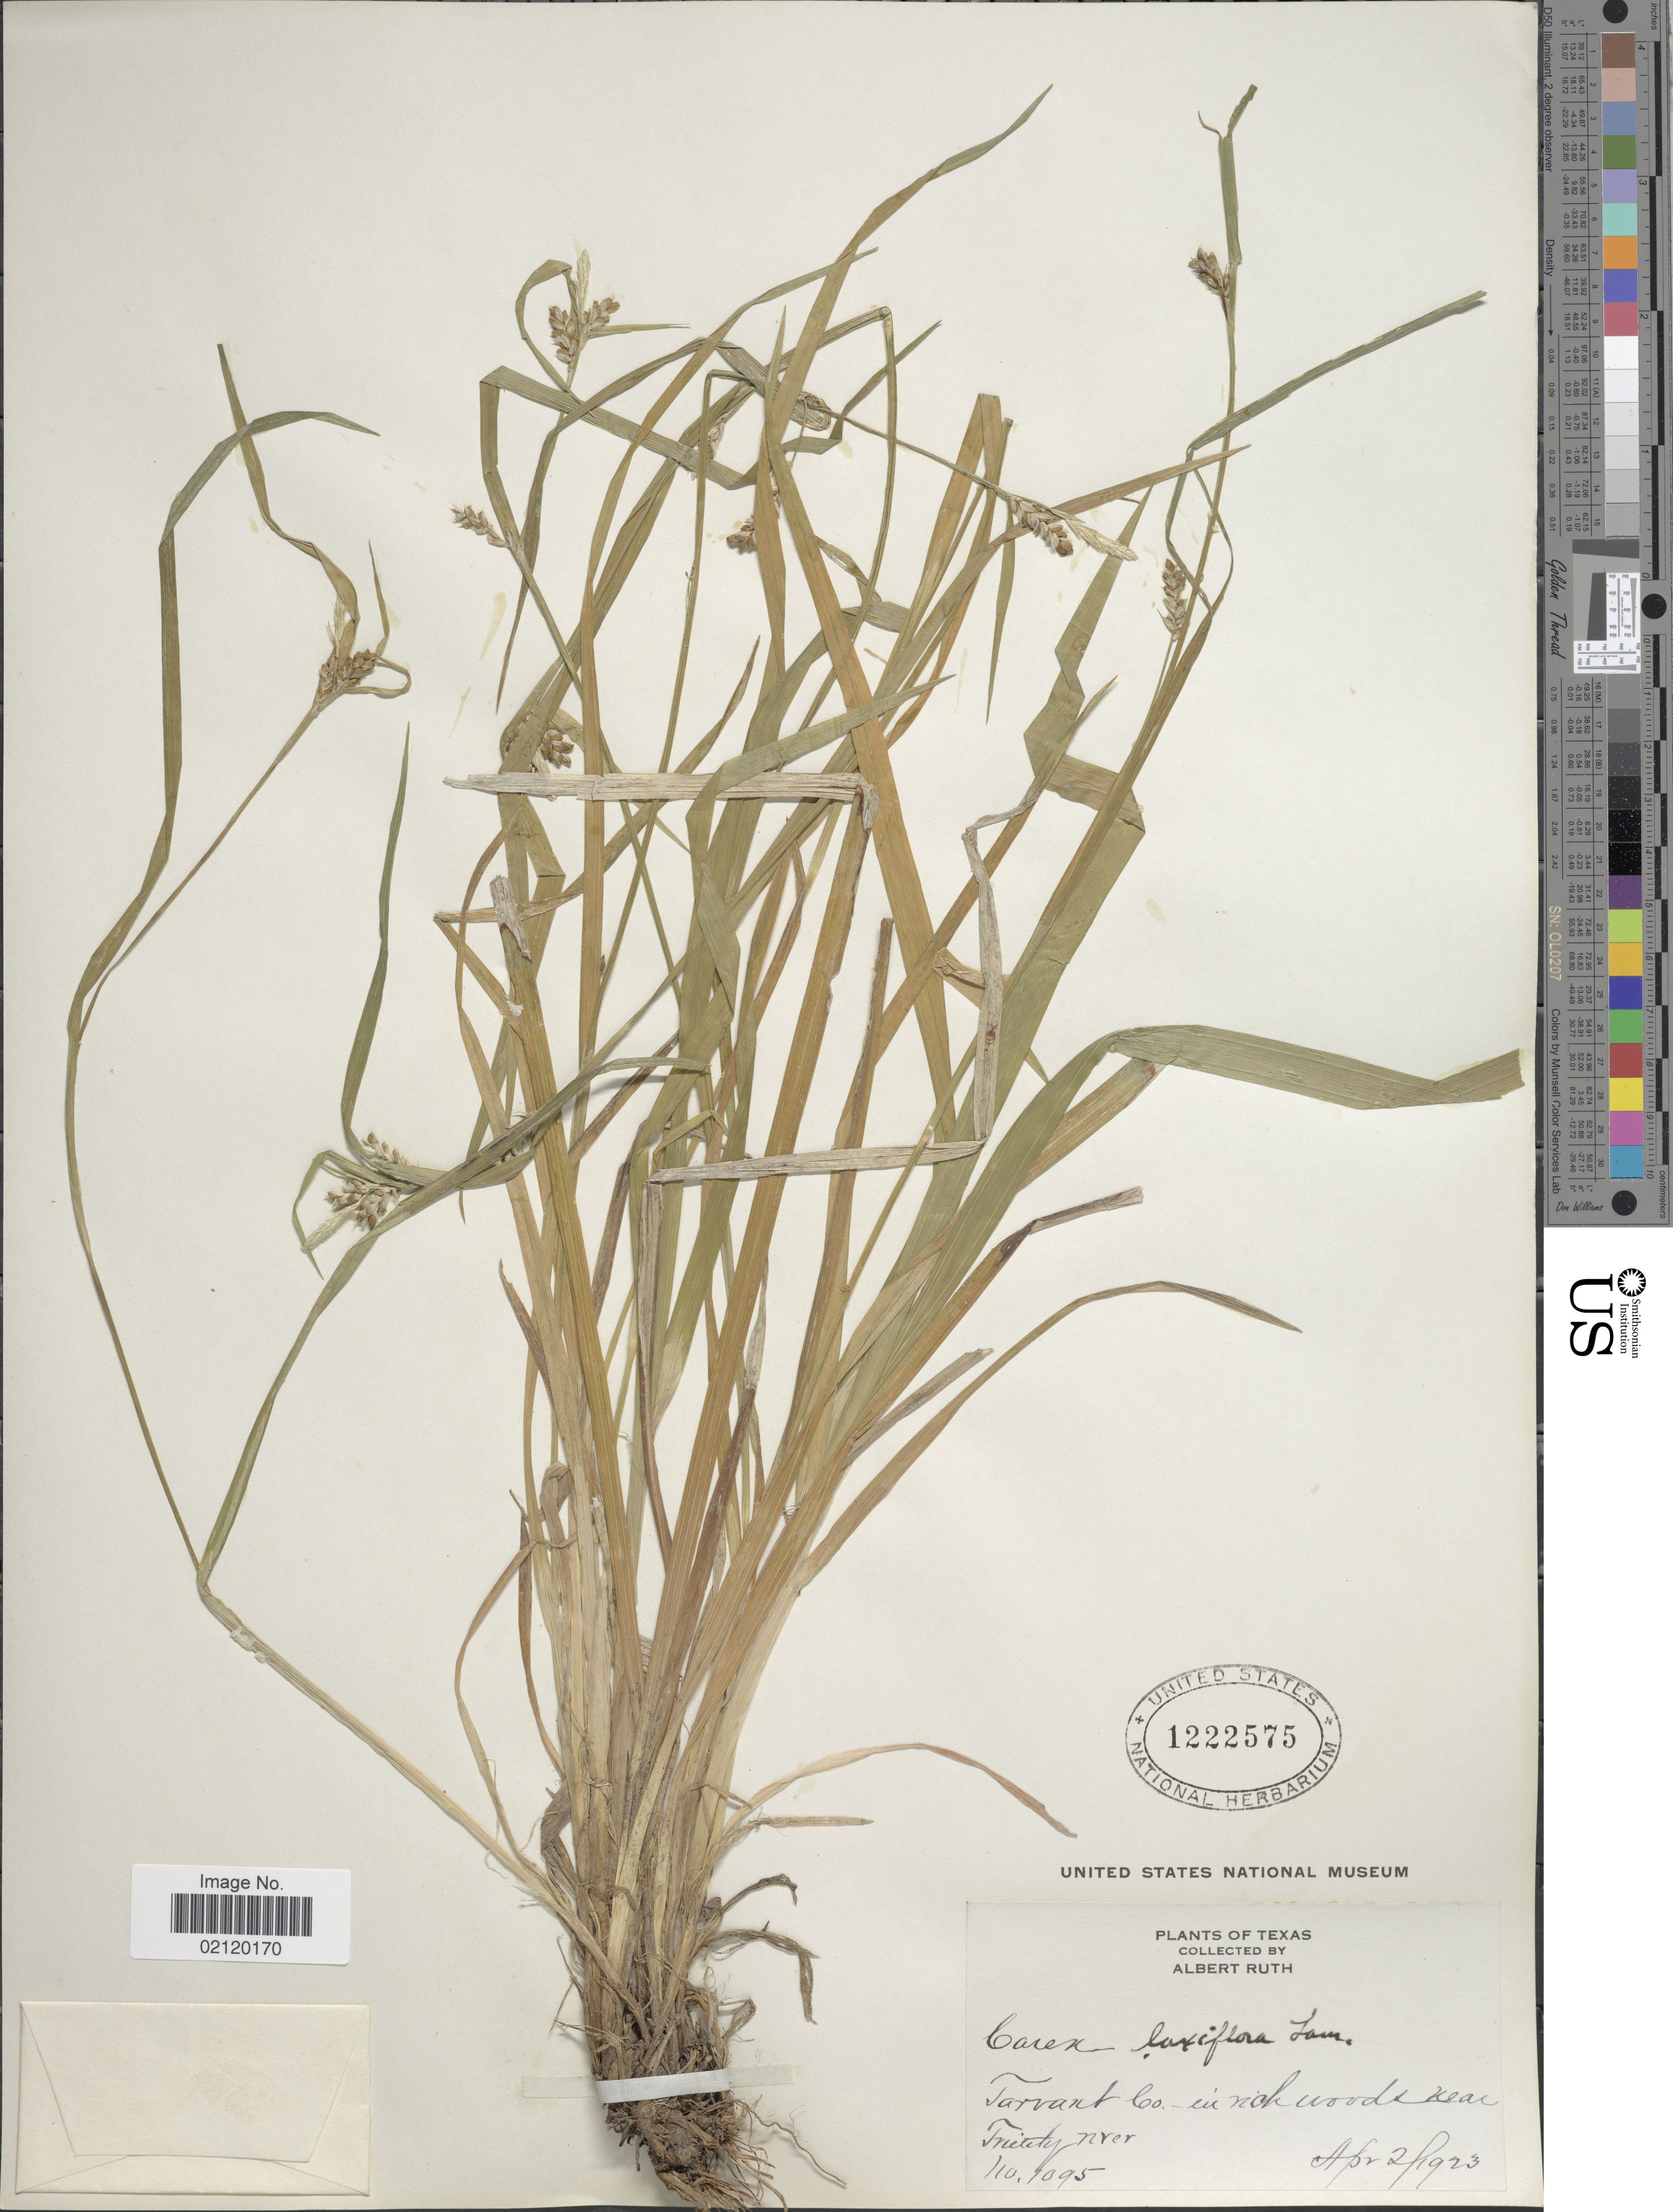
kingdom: Plantae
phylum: Tracheophyta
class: Liliopsida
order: Poales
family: Cyperaceae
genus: Carex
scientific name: Carex laxiflora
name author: Lam.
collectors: A. Ruth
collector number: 1095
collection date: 1923-04-02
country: United States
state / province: Texas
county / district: Tarrant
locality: In rich woods near Trinity River - Tarrant Co.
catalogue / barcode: US 1222575